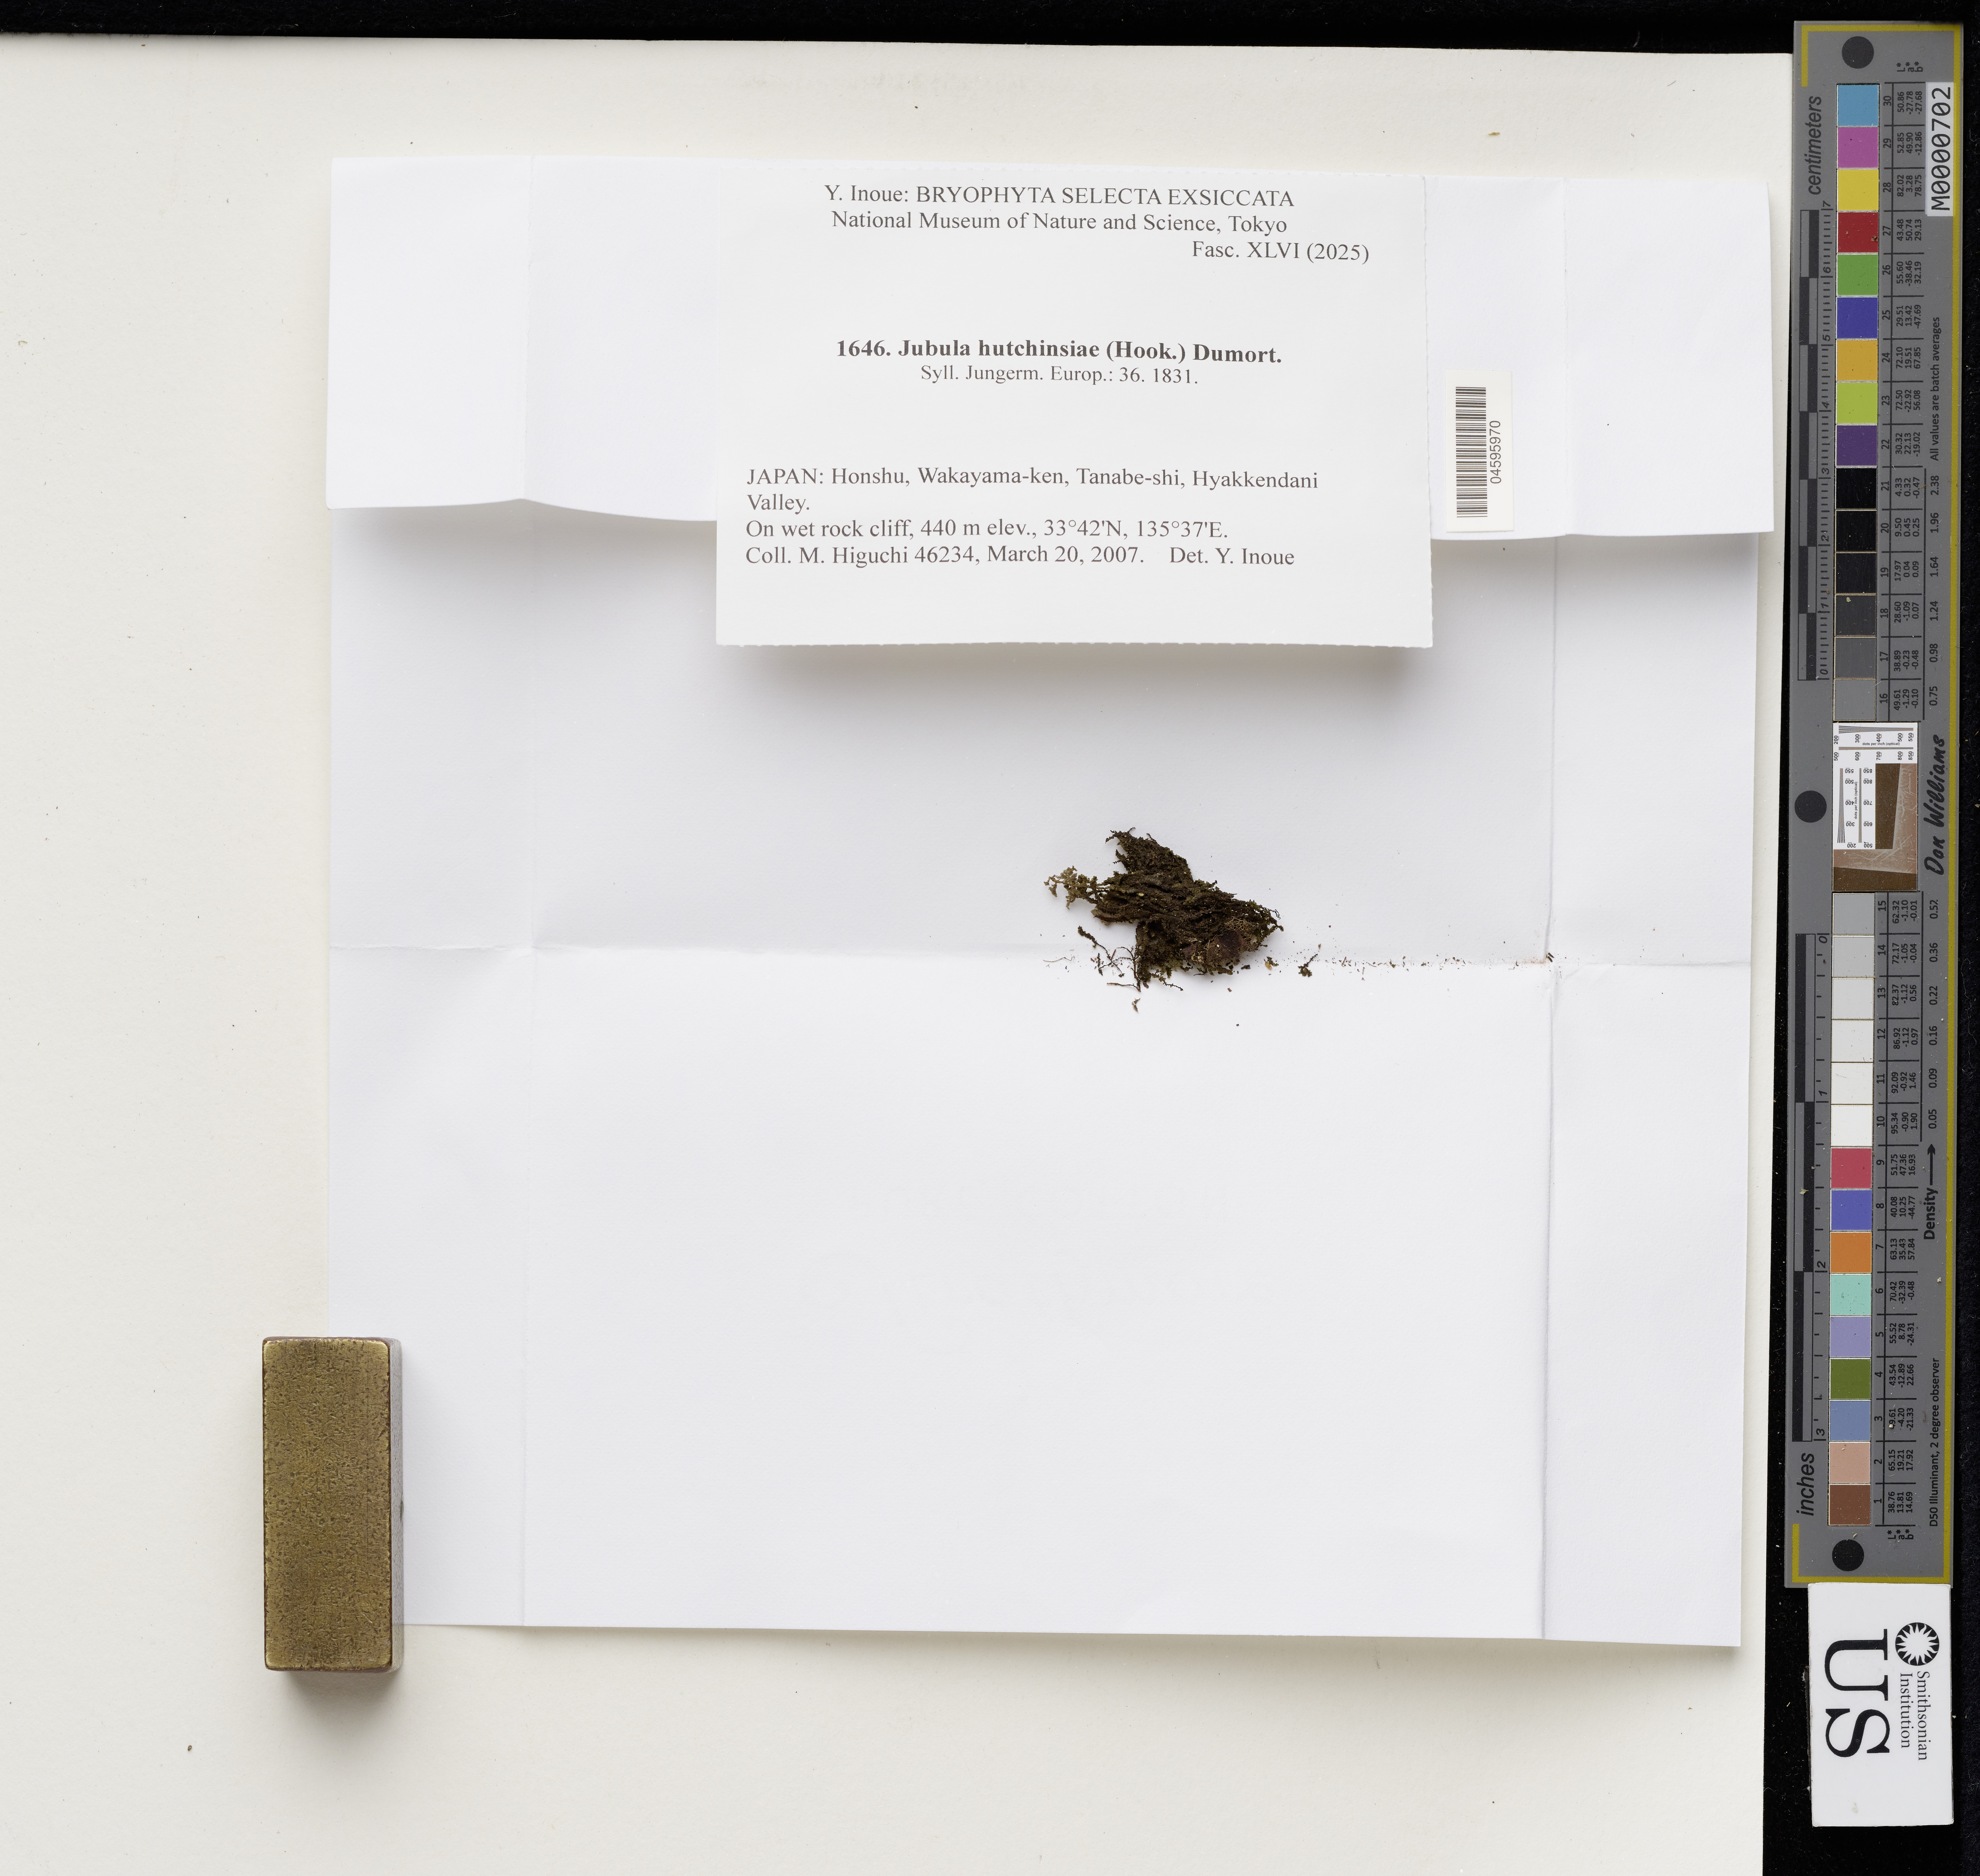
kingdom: Plantae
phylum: Marchantiophyta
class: Jungermanniopsida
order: Porellales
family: Jubulaceae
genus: Jubula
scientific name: Jubula hutchinsiae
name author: (Hook.) Dumort.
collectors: M. Higuchi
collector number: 46234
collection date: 2007-03-20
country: Japan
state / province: Wakayama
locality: Honshu, Tanabe-shi, Hyakkendani Valley.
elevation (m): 440